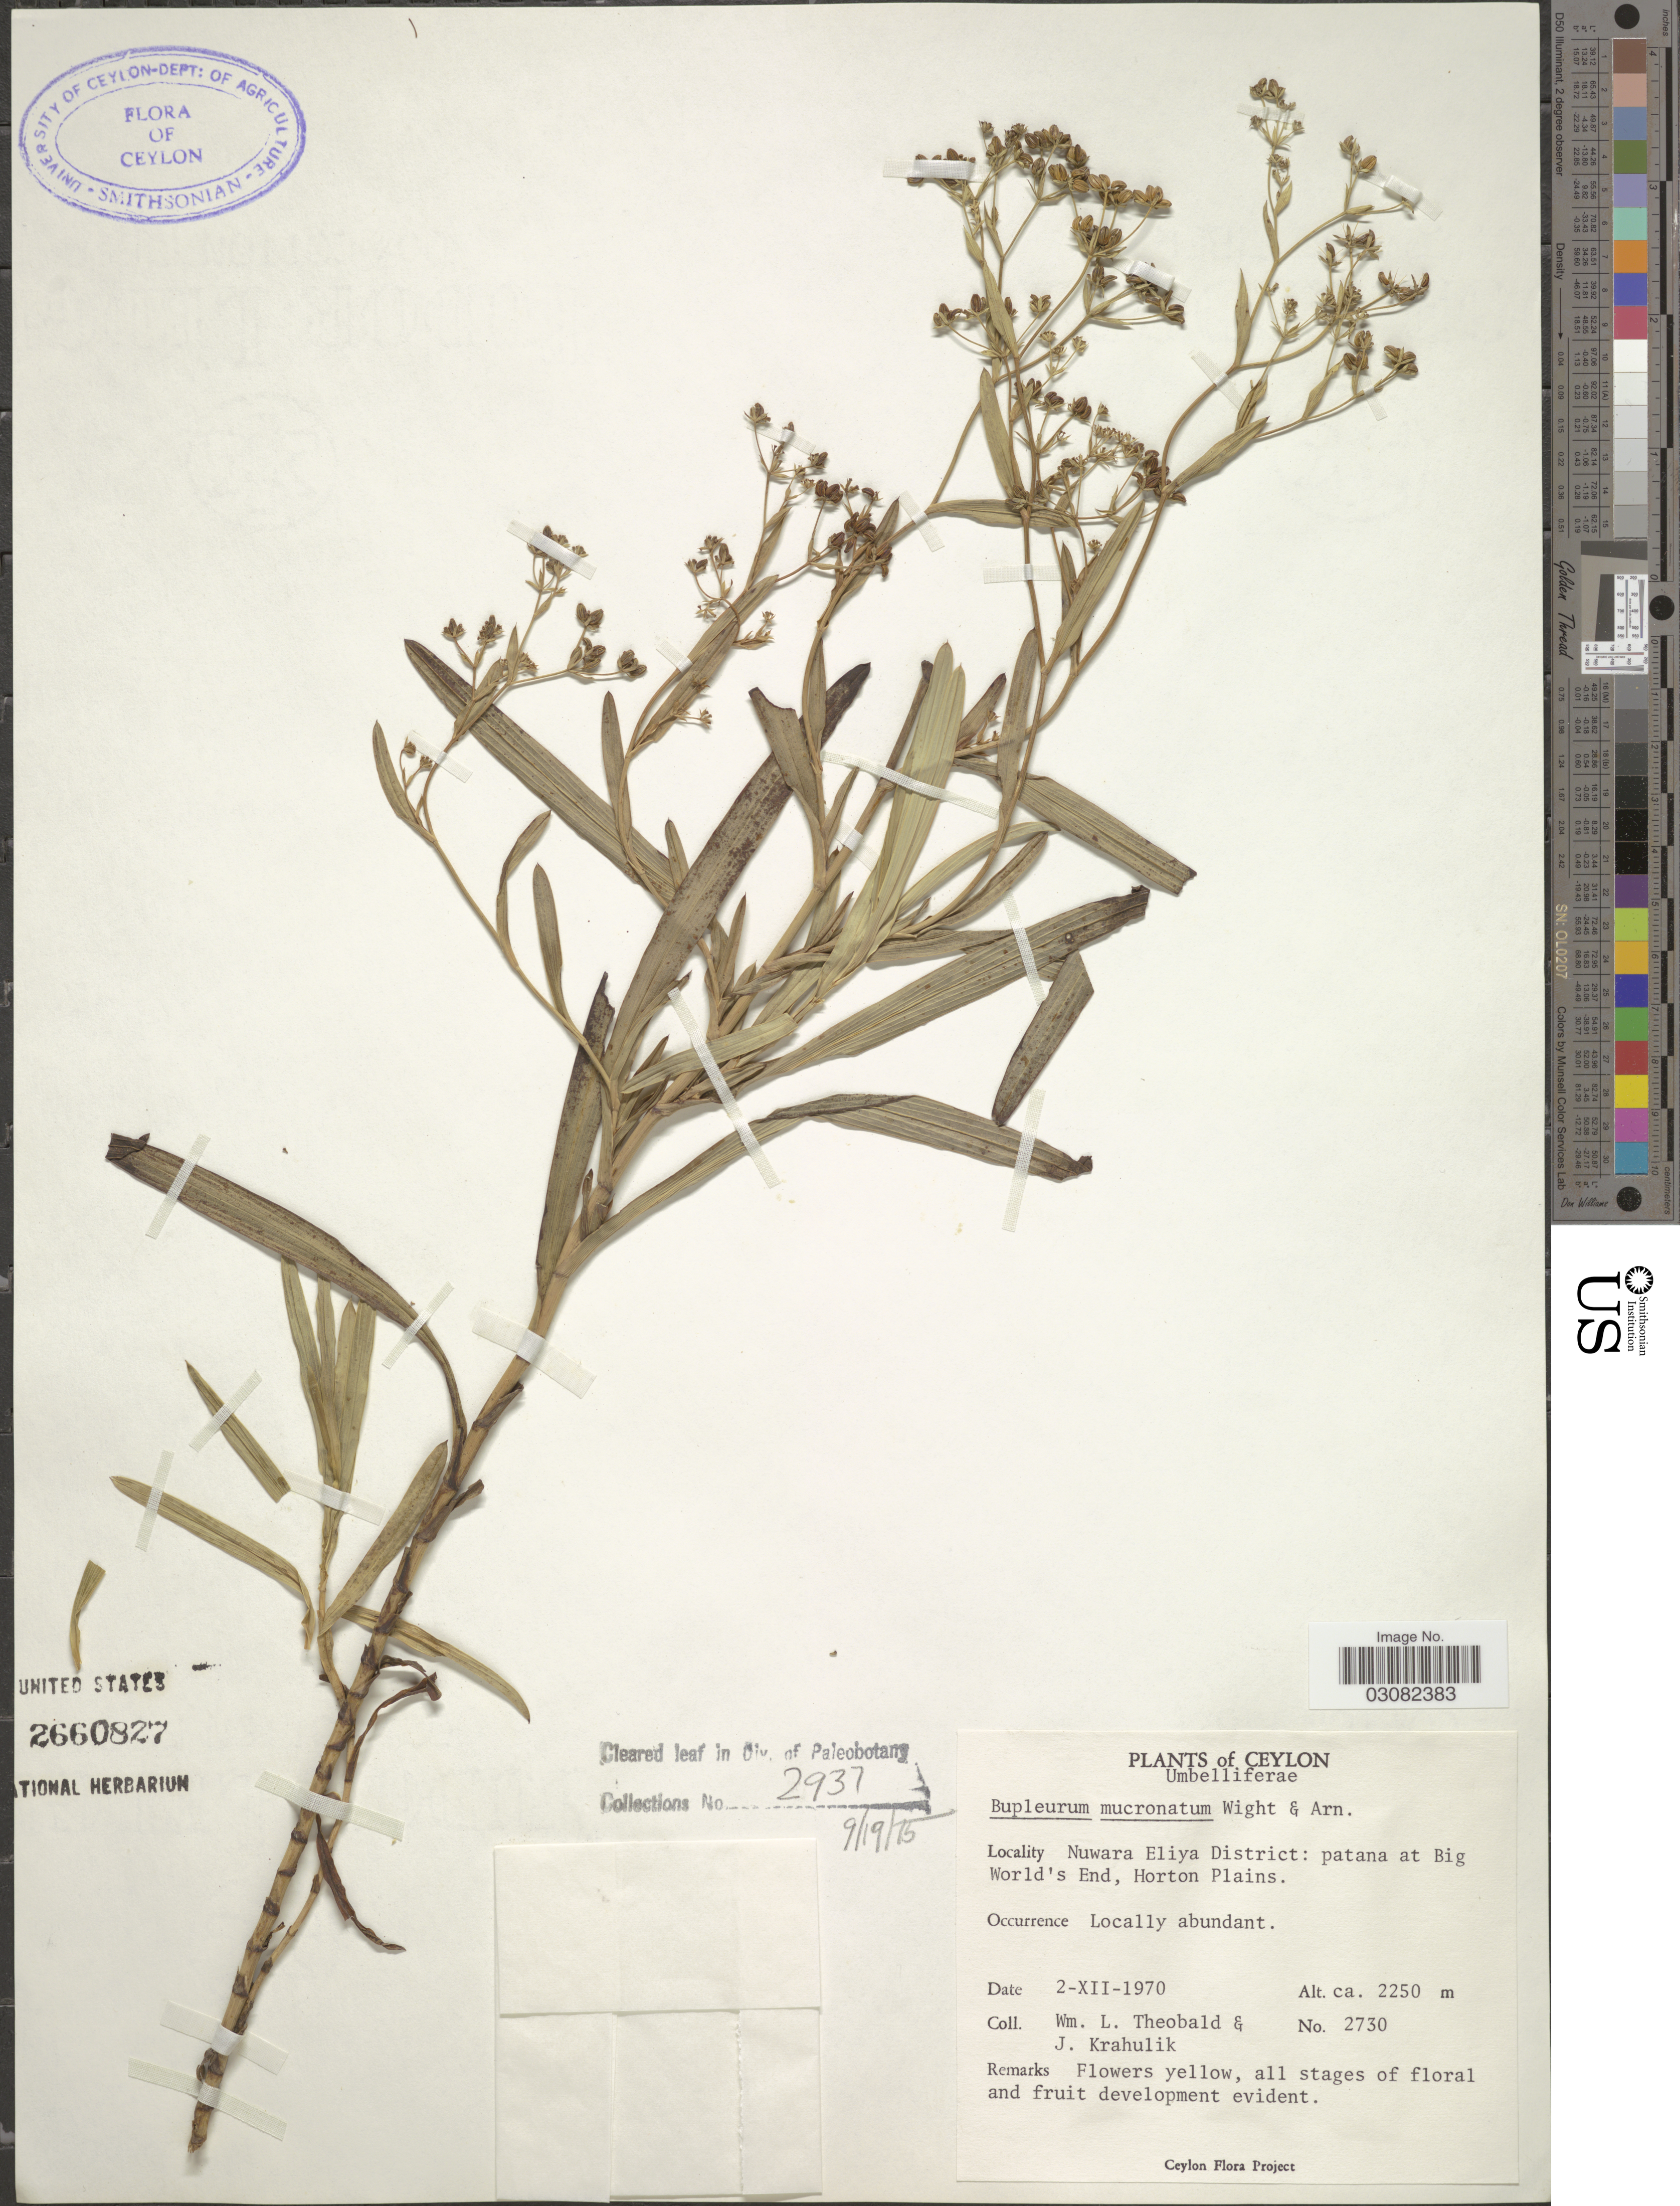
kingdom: Plantae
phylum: Tracheophyta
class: Magnoliopsida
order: Apiales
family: Apiaceae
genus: Bupleurum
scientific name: Bupleurum mucronatum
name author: Brouss. ex Spreng.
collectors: W. L. Theobald & J. Krahulik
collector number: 2730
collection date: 1970-12-02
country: Sri Lanka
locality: Ceylon. Nuwara Eliya District: patana at Big World's End, Horton Plains.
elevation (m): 2250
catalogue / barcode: US 2660827